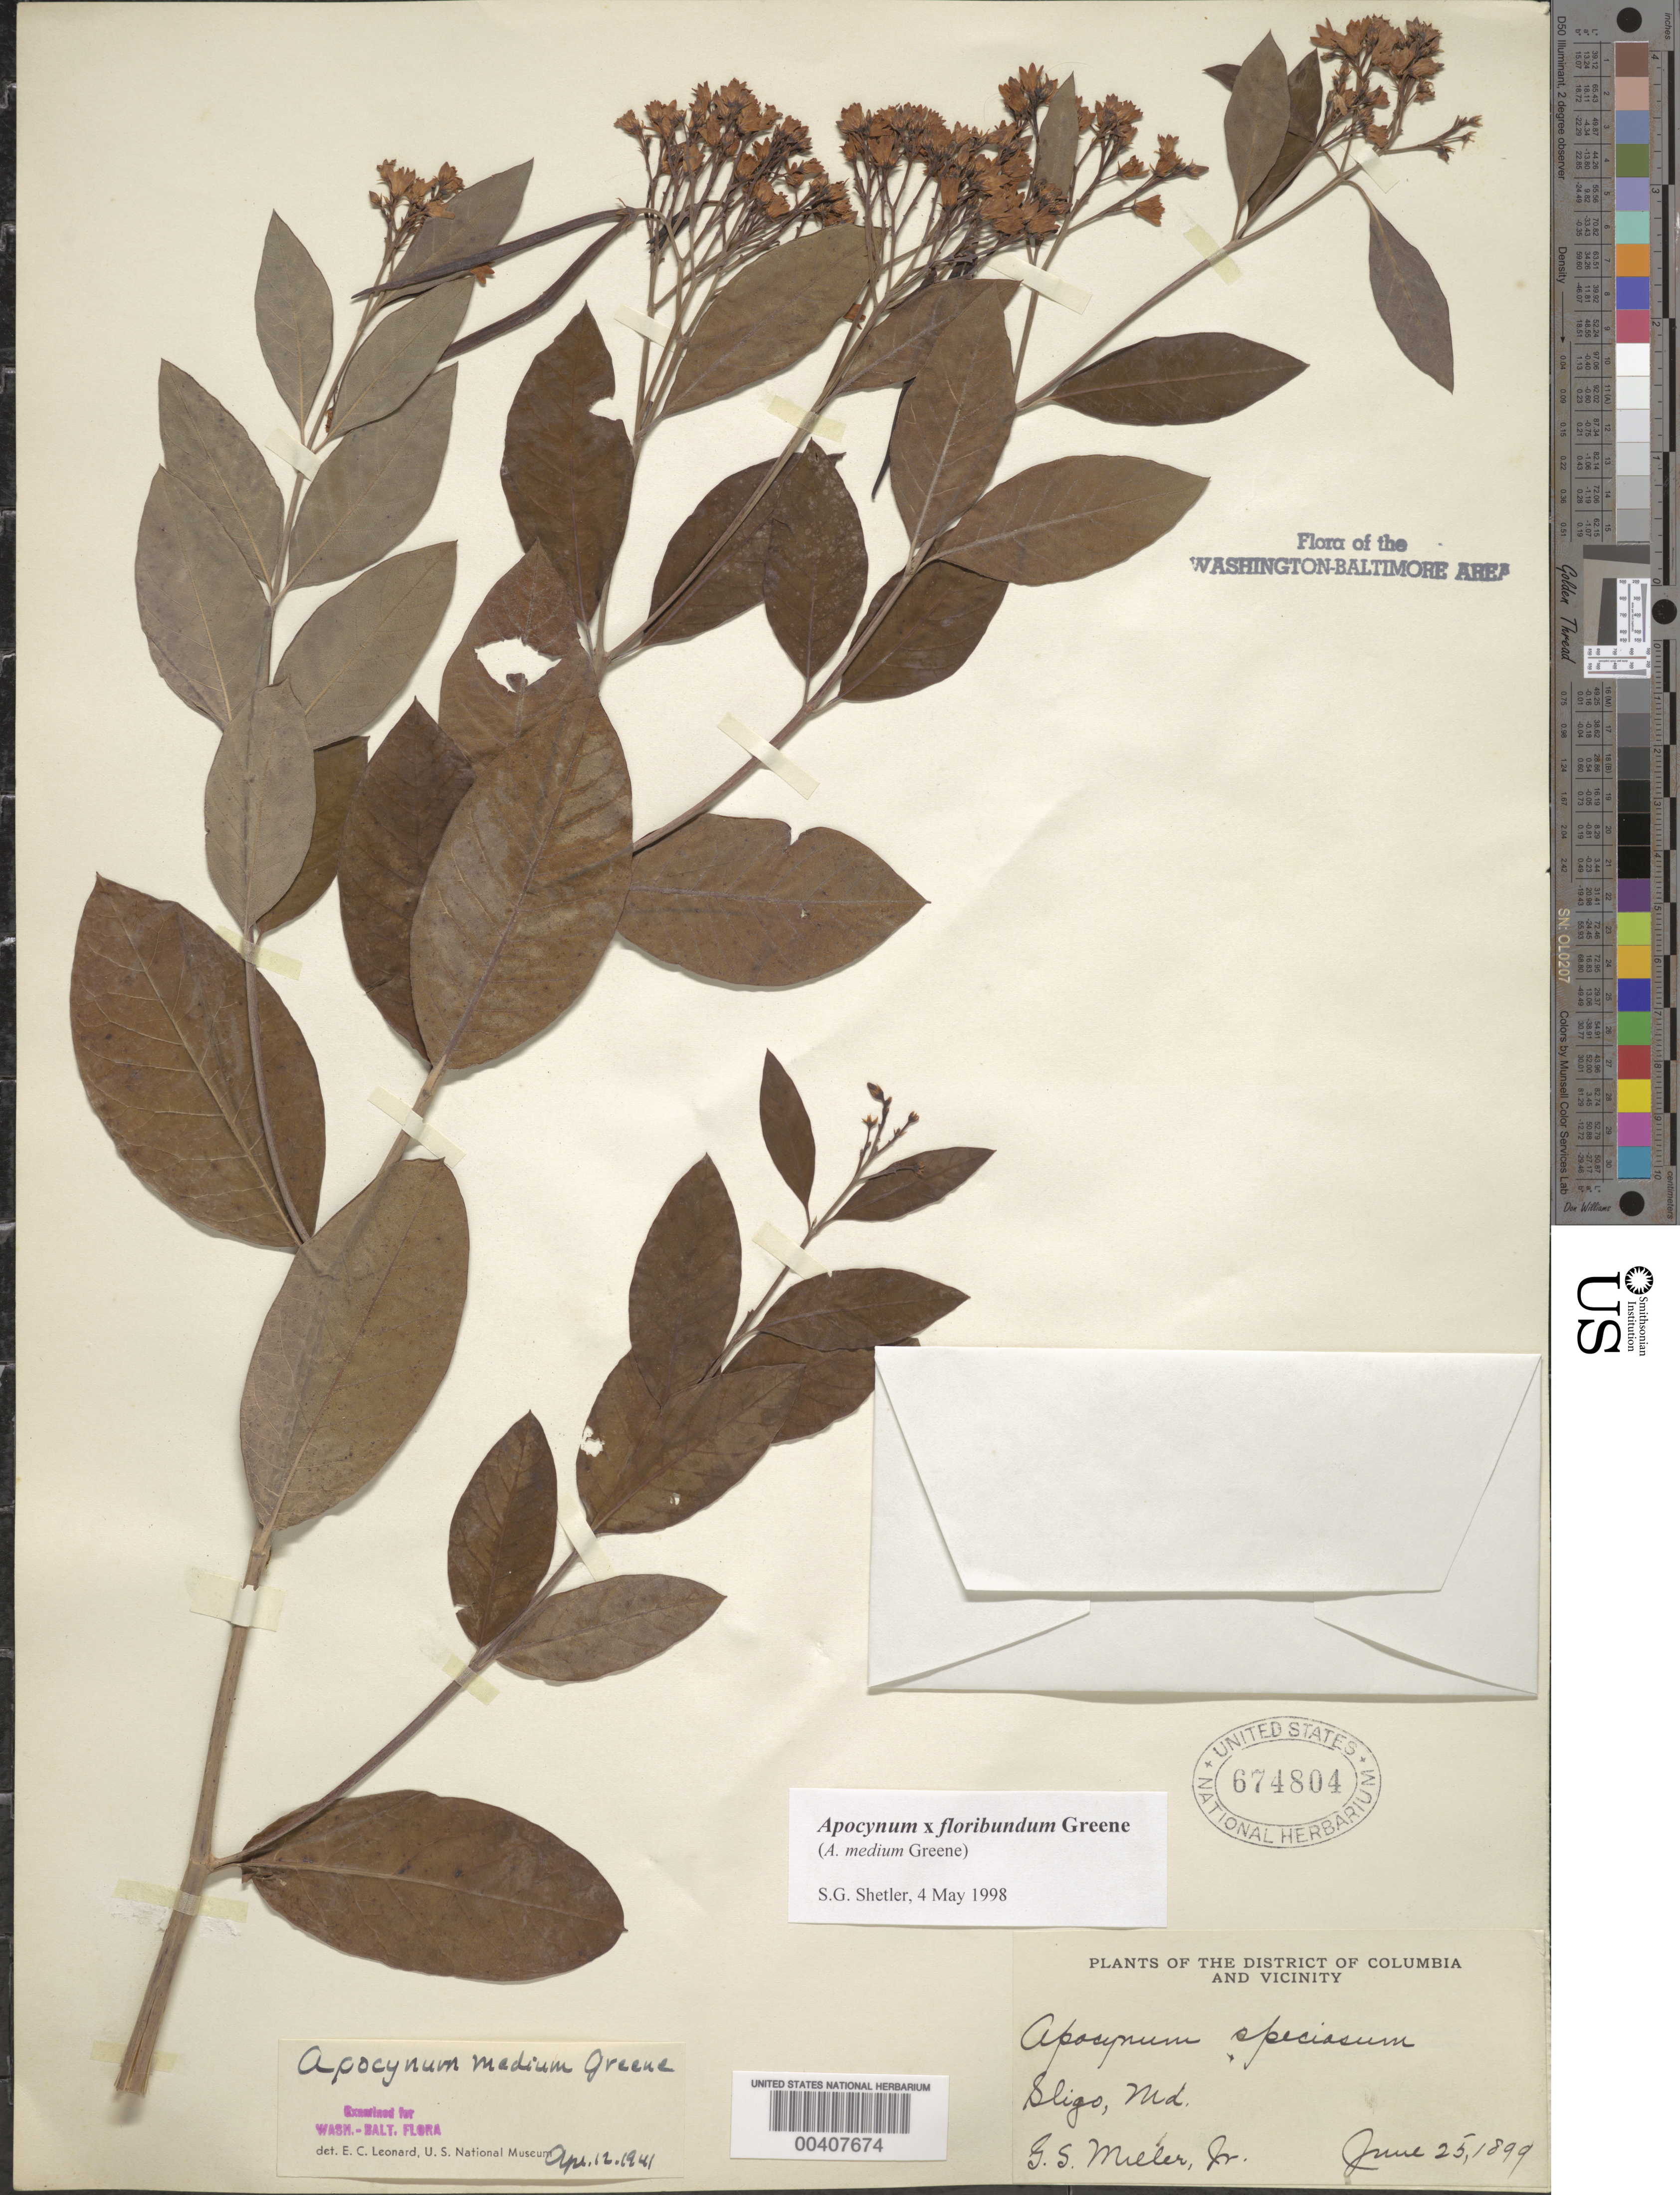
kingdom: Plantae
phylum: Tracheophyta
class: Magnoliopsida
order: Gentianales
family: Apocynaceae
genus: Apocynum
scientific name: Apocynum x floribundum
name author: Greene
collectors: G. S. Miller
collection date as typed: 25 Jun 1899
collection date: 1899-06-25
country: United States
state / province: Maryland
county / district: Montgomery / Prince George's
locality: Sligo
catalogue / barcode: US 674804